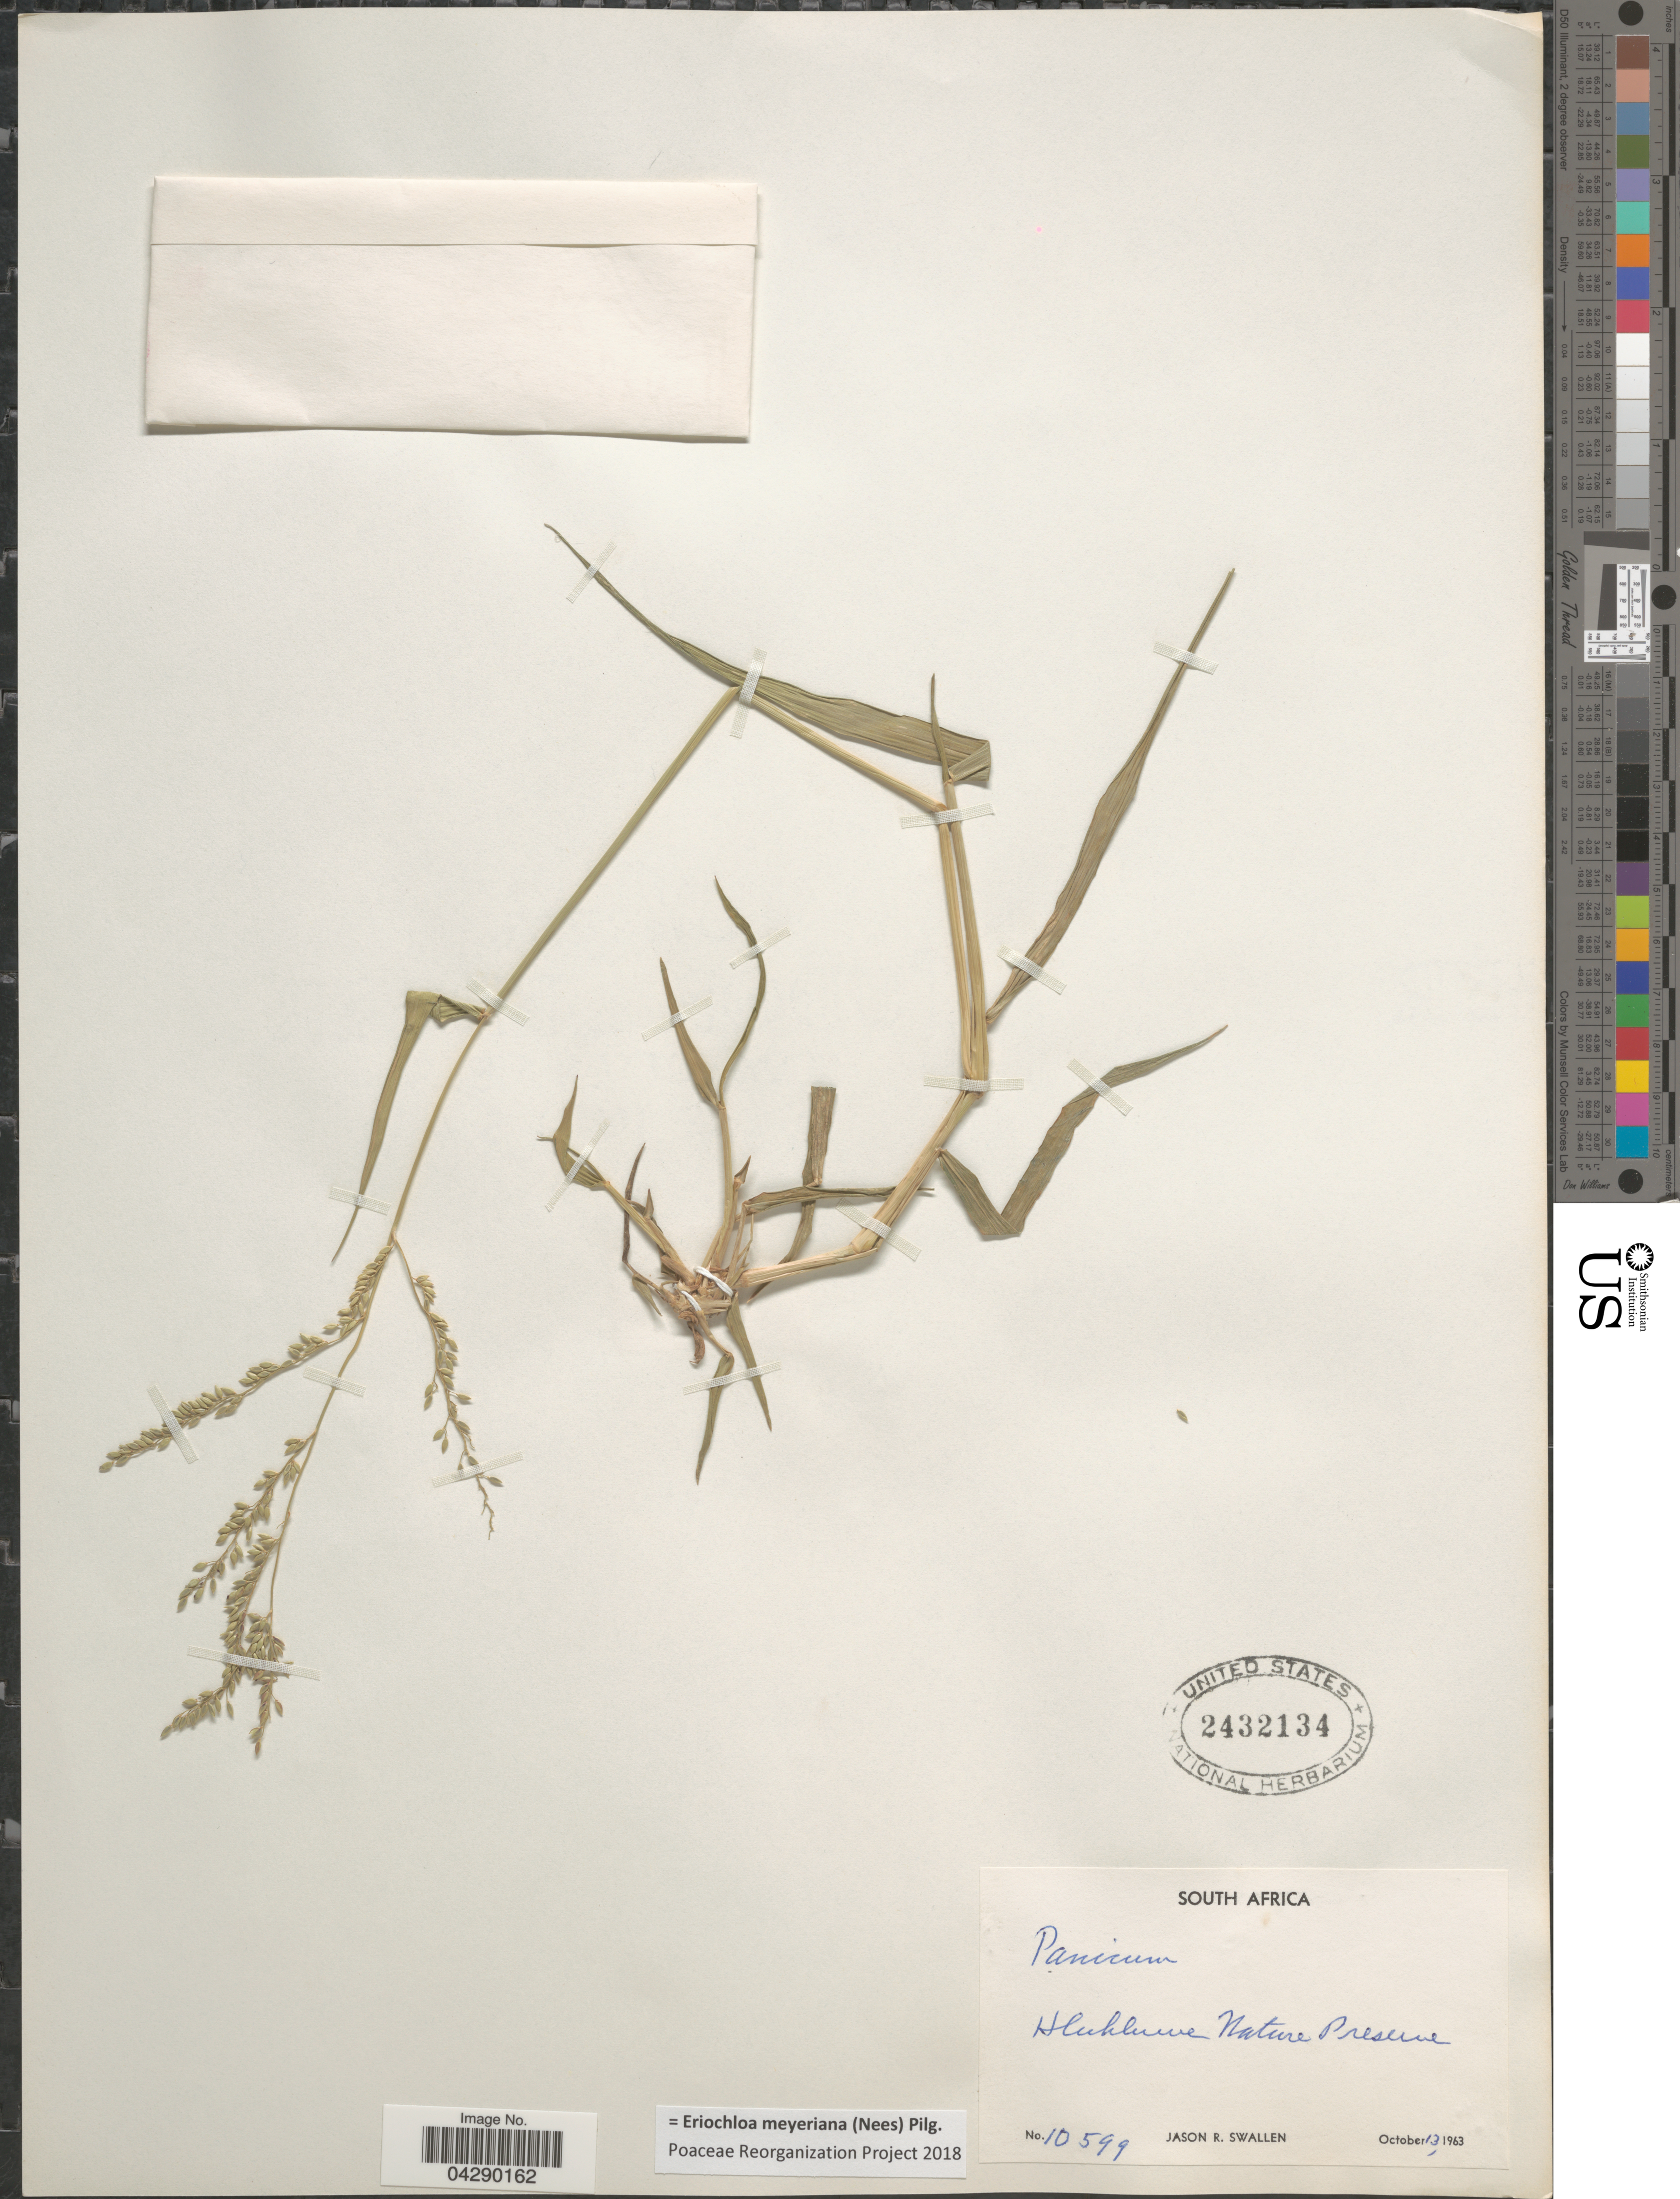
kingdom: Plantae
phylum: Tracheophyta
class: Liliopsida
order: Poales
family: Poaceae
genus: Eriochloa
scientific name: Eriochloa meyeriana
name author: (Nees) Pilg.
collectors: J. R. Swallen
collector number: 10599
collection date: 1963-10-13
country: South Africa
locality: Hluhluwe Nature Preserve.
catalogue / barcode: US 2432134